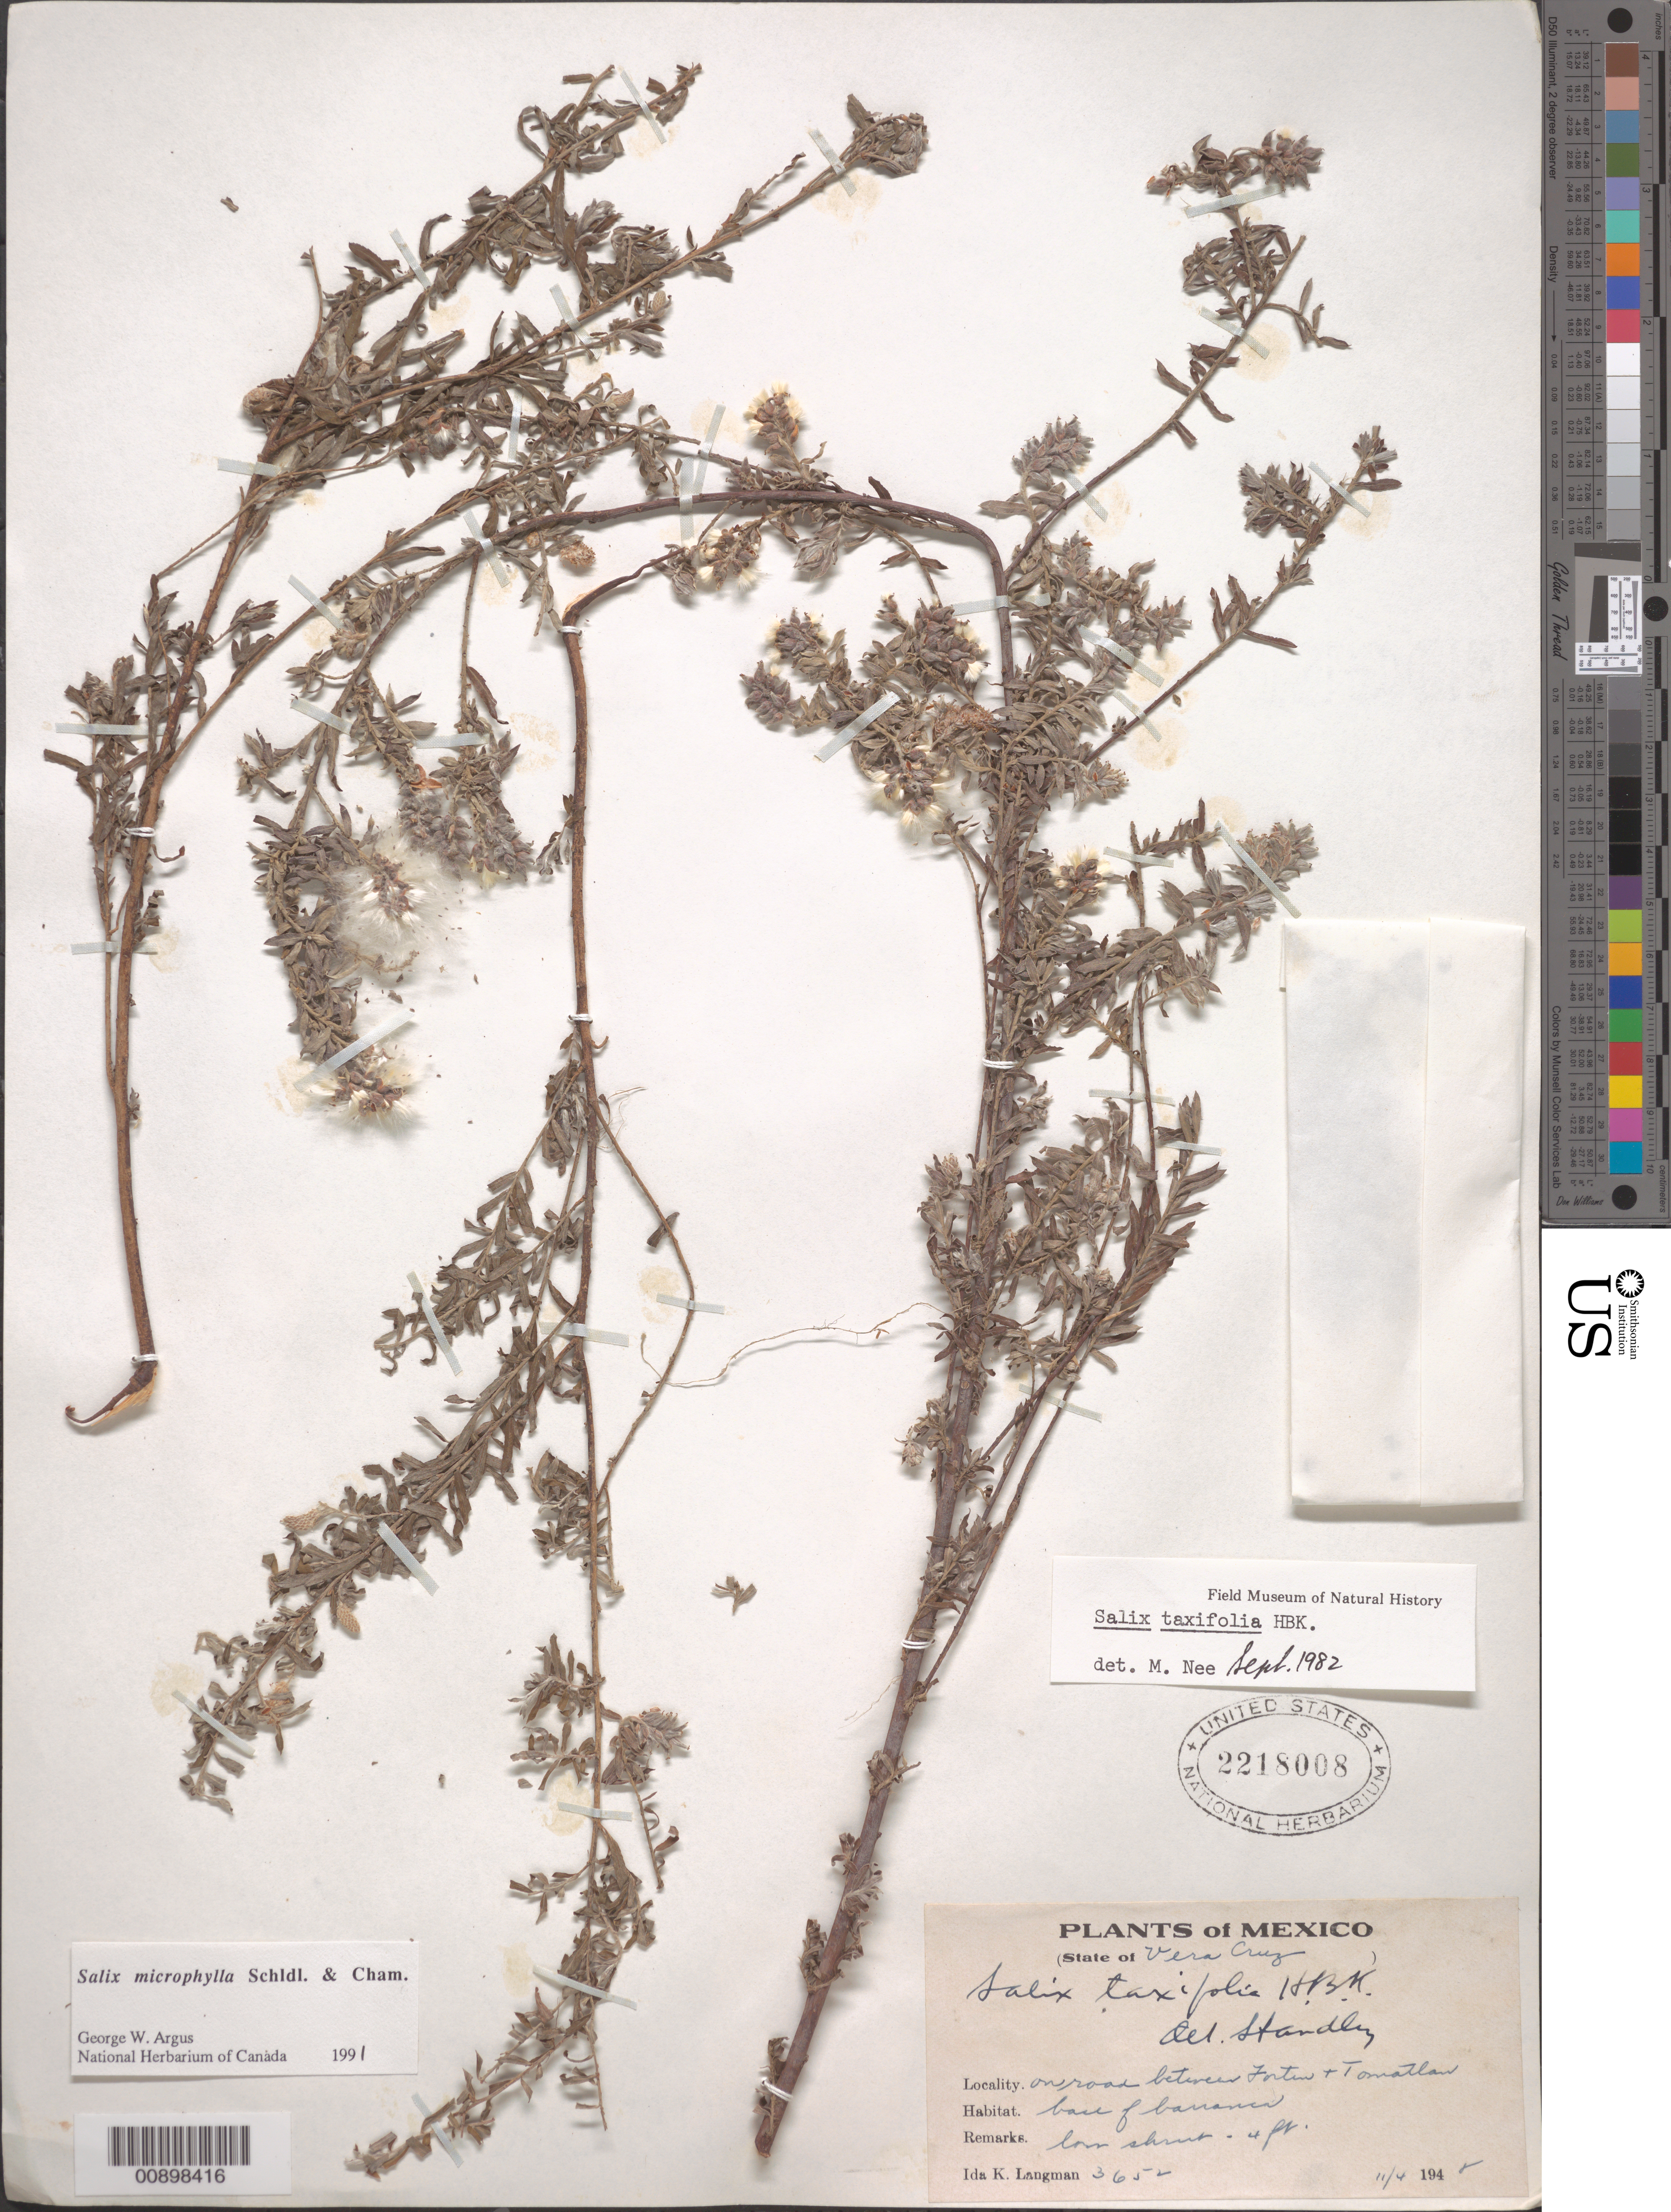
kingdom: Plantae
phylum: Tracheophyta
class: Magnoliopsida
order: Malpighiales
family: Salicaceae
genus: Salix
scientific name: Salix microphylla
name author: Schltdl. & Cham.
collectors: I. K. Langman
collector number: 3652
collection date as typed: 04 Nov 1942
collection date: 1942-11-04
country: Mexico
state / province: Veracruz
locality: On road between Fortin and Tomatlan. State of Veracruz.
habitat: Base of barranca.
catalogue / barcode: US 2218008